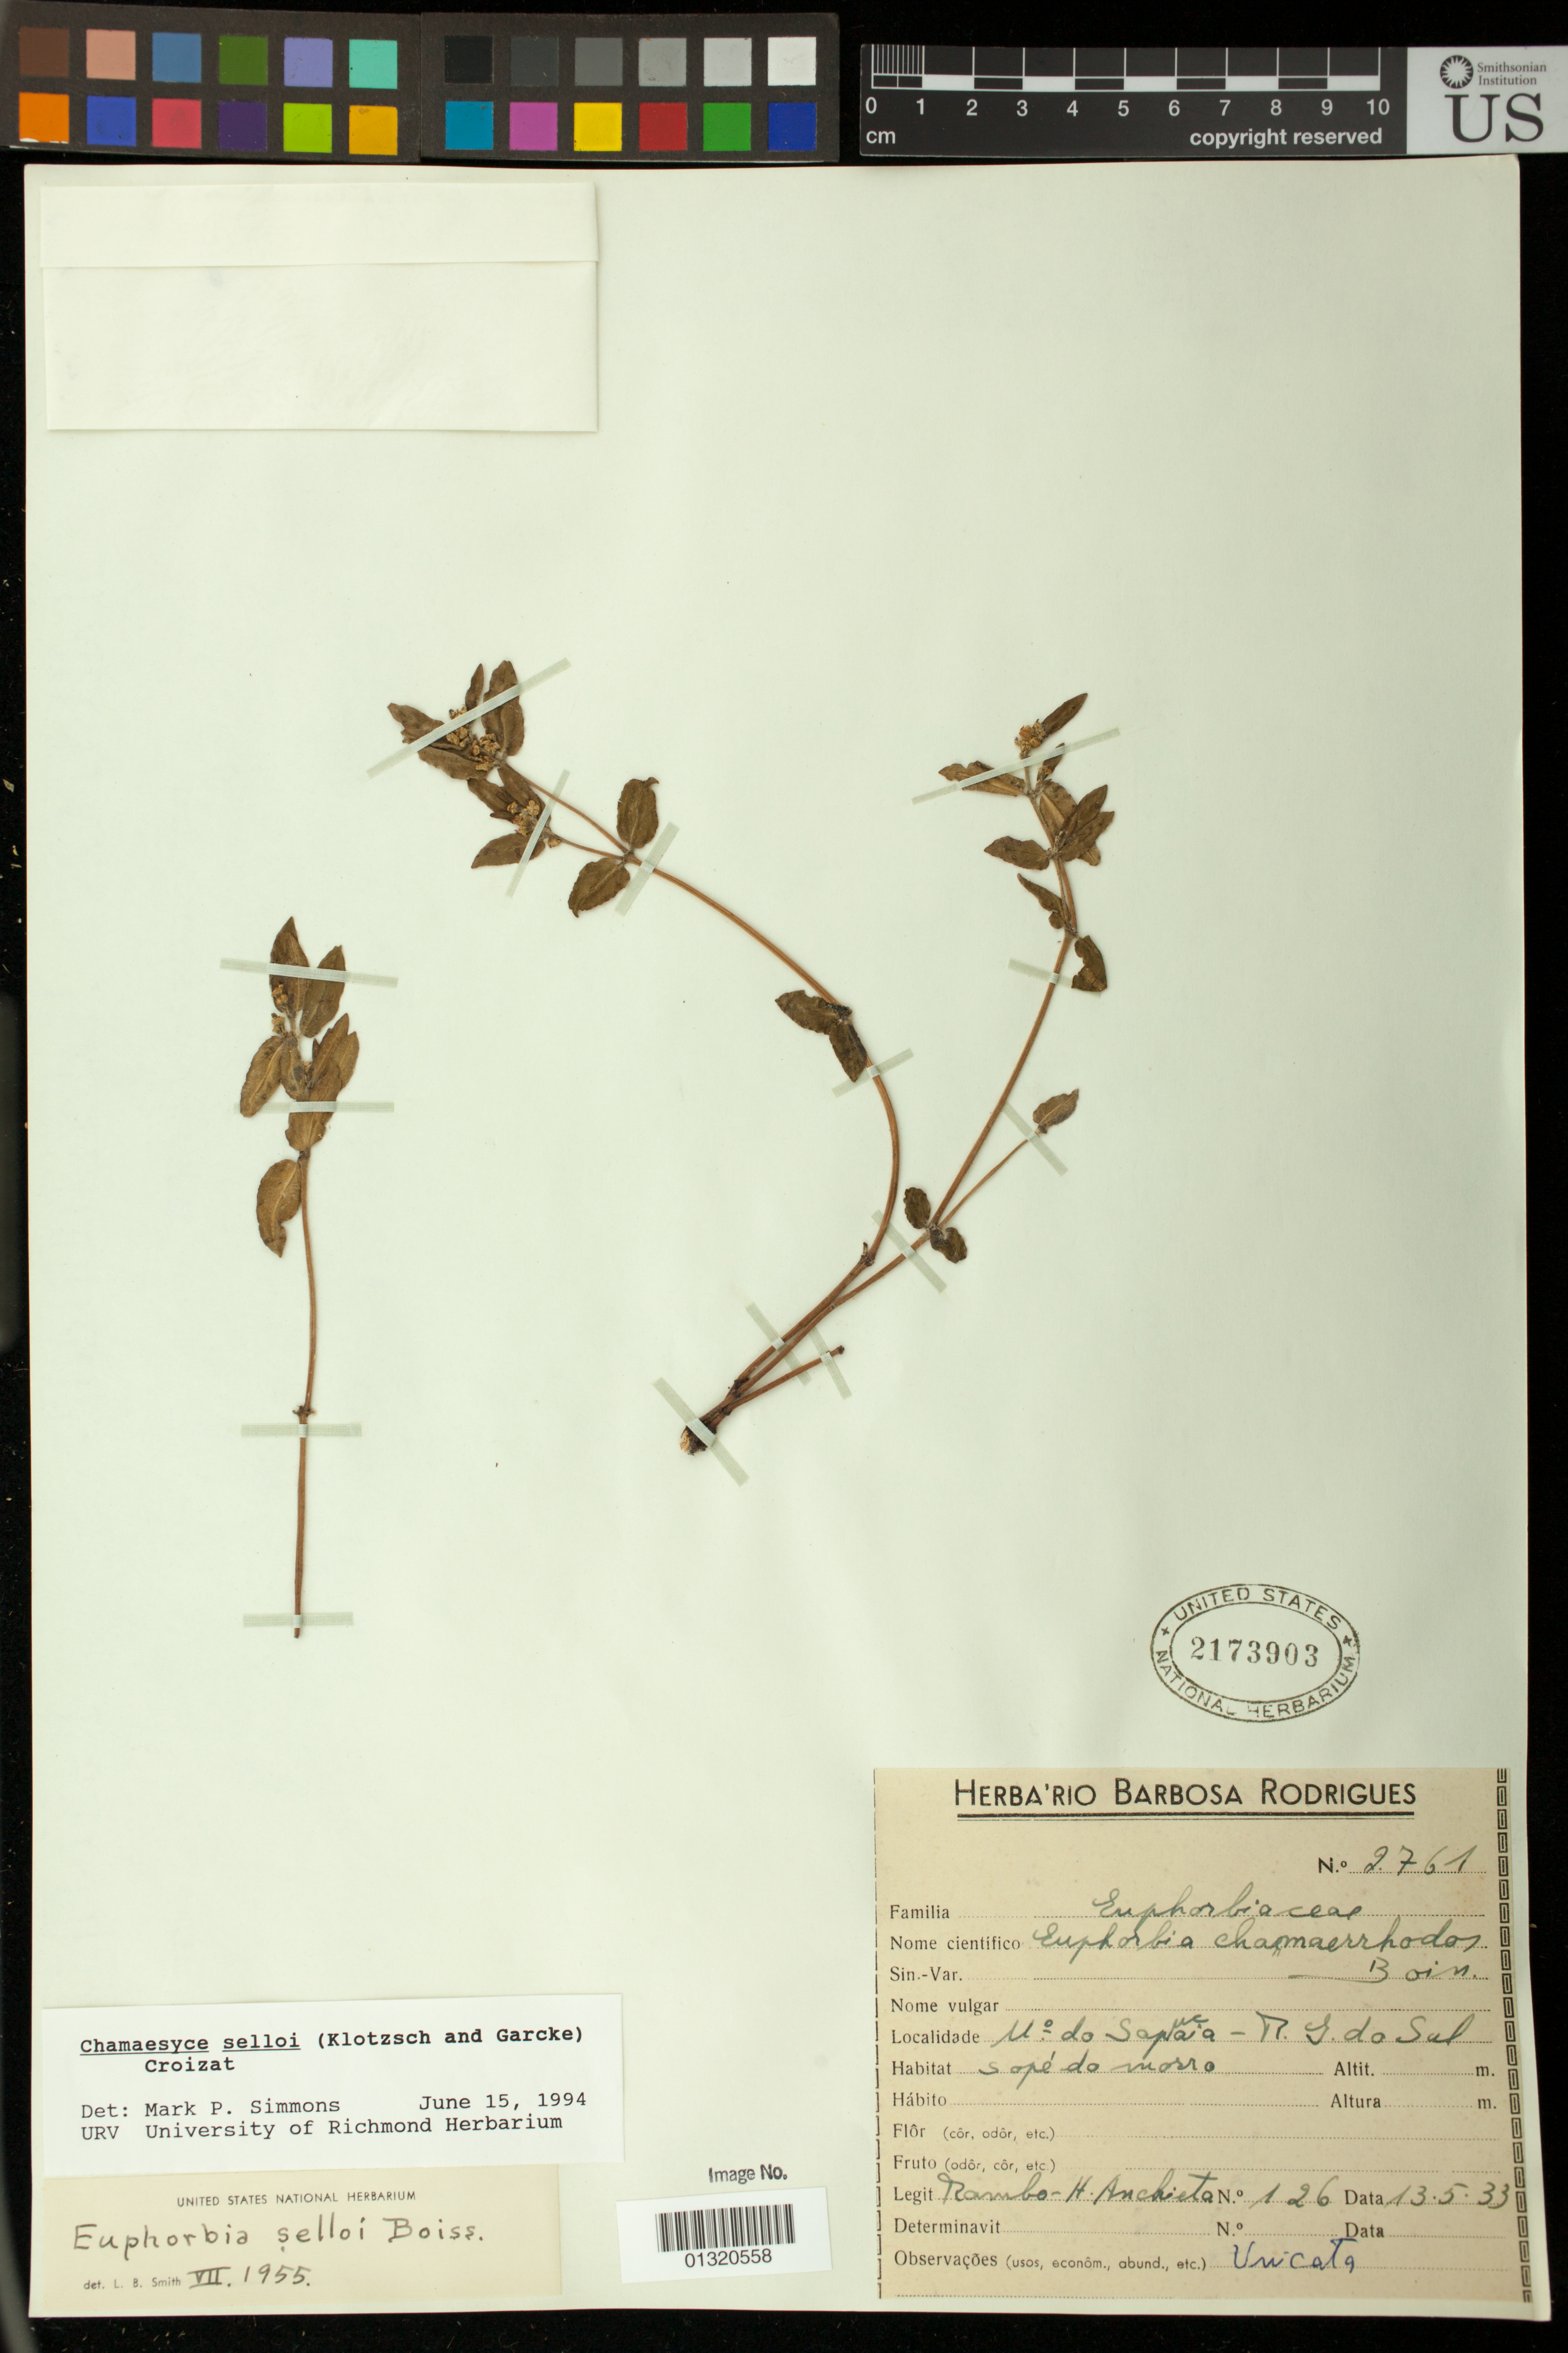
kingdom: Plantae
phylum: Tracheophyta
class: Magnoliopsida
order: Malpighiales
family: Euphorbiaceae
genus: Euphorbia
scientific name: Euphorbia selloi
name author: (Klotzsch & Garcke) Boiss.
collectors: R. Anchieta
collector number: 126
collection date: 1933-05-13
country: Brazil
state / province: Rio Grande do Sul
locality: U do Sapucaia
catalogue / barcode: US 2173903